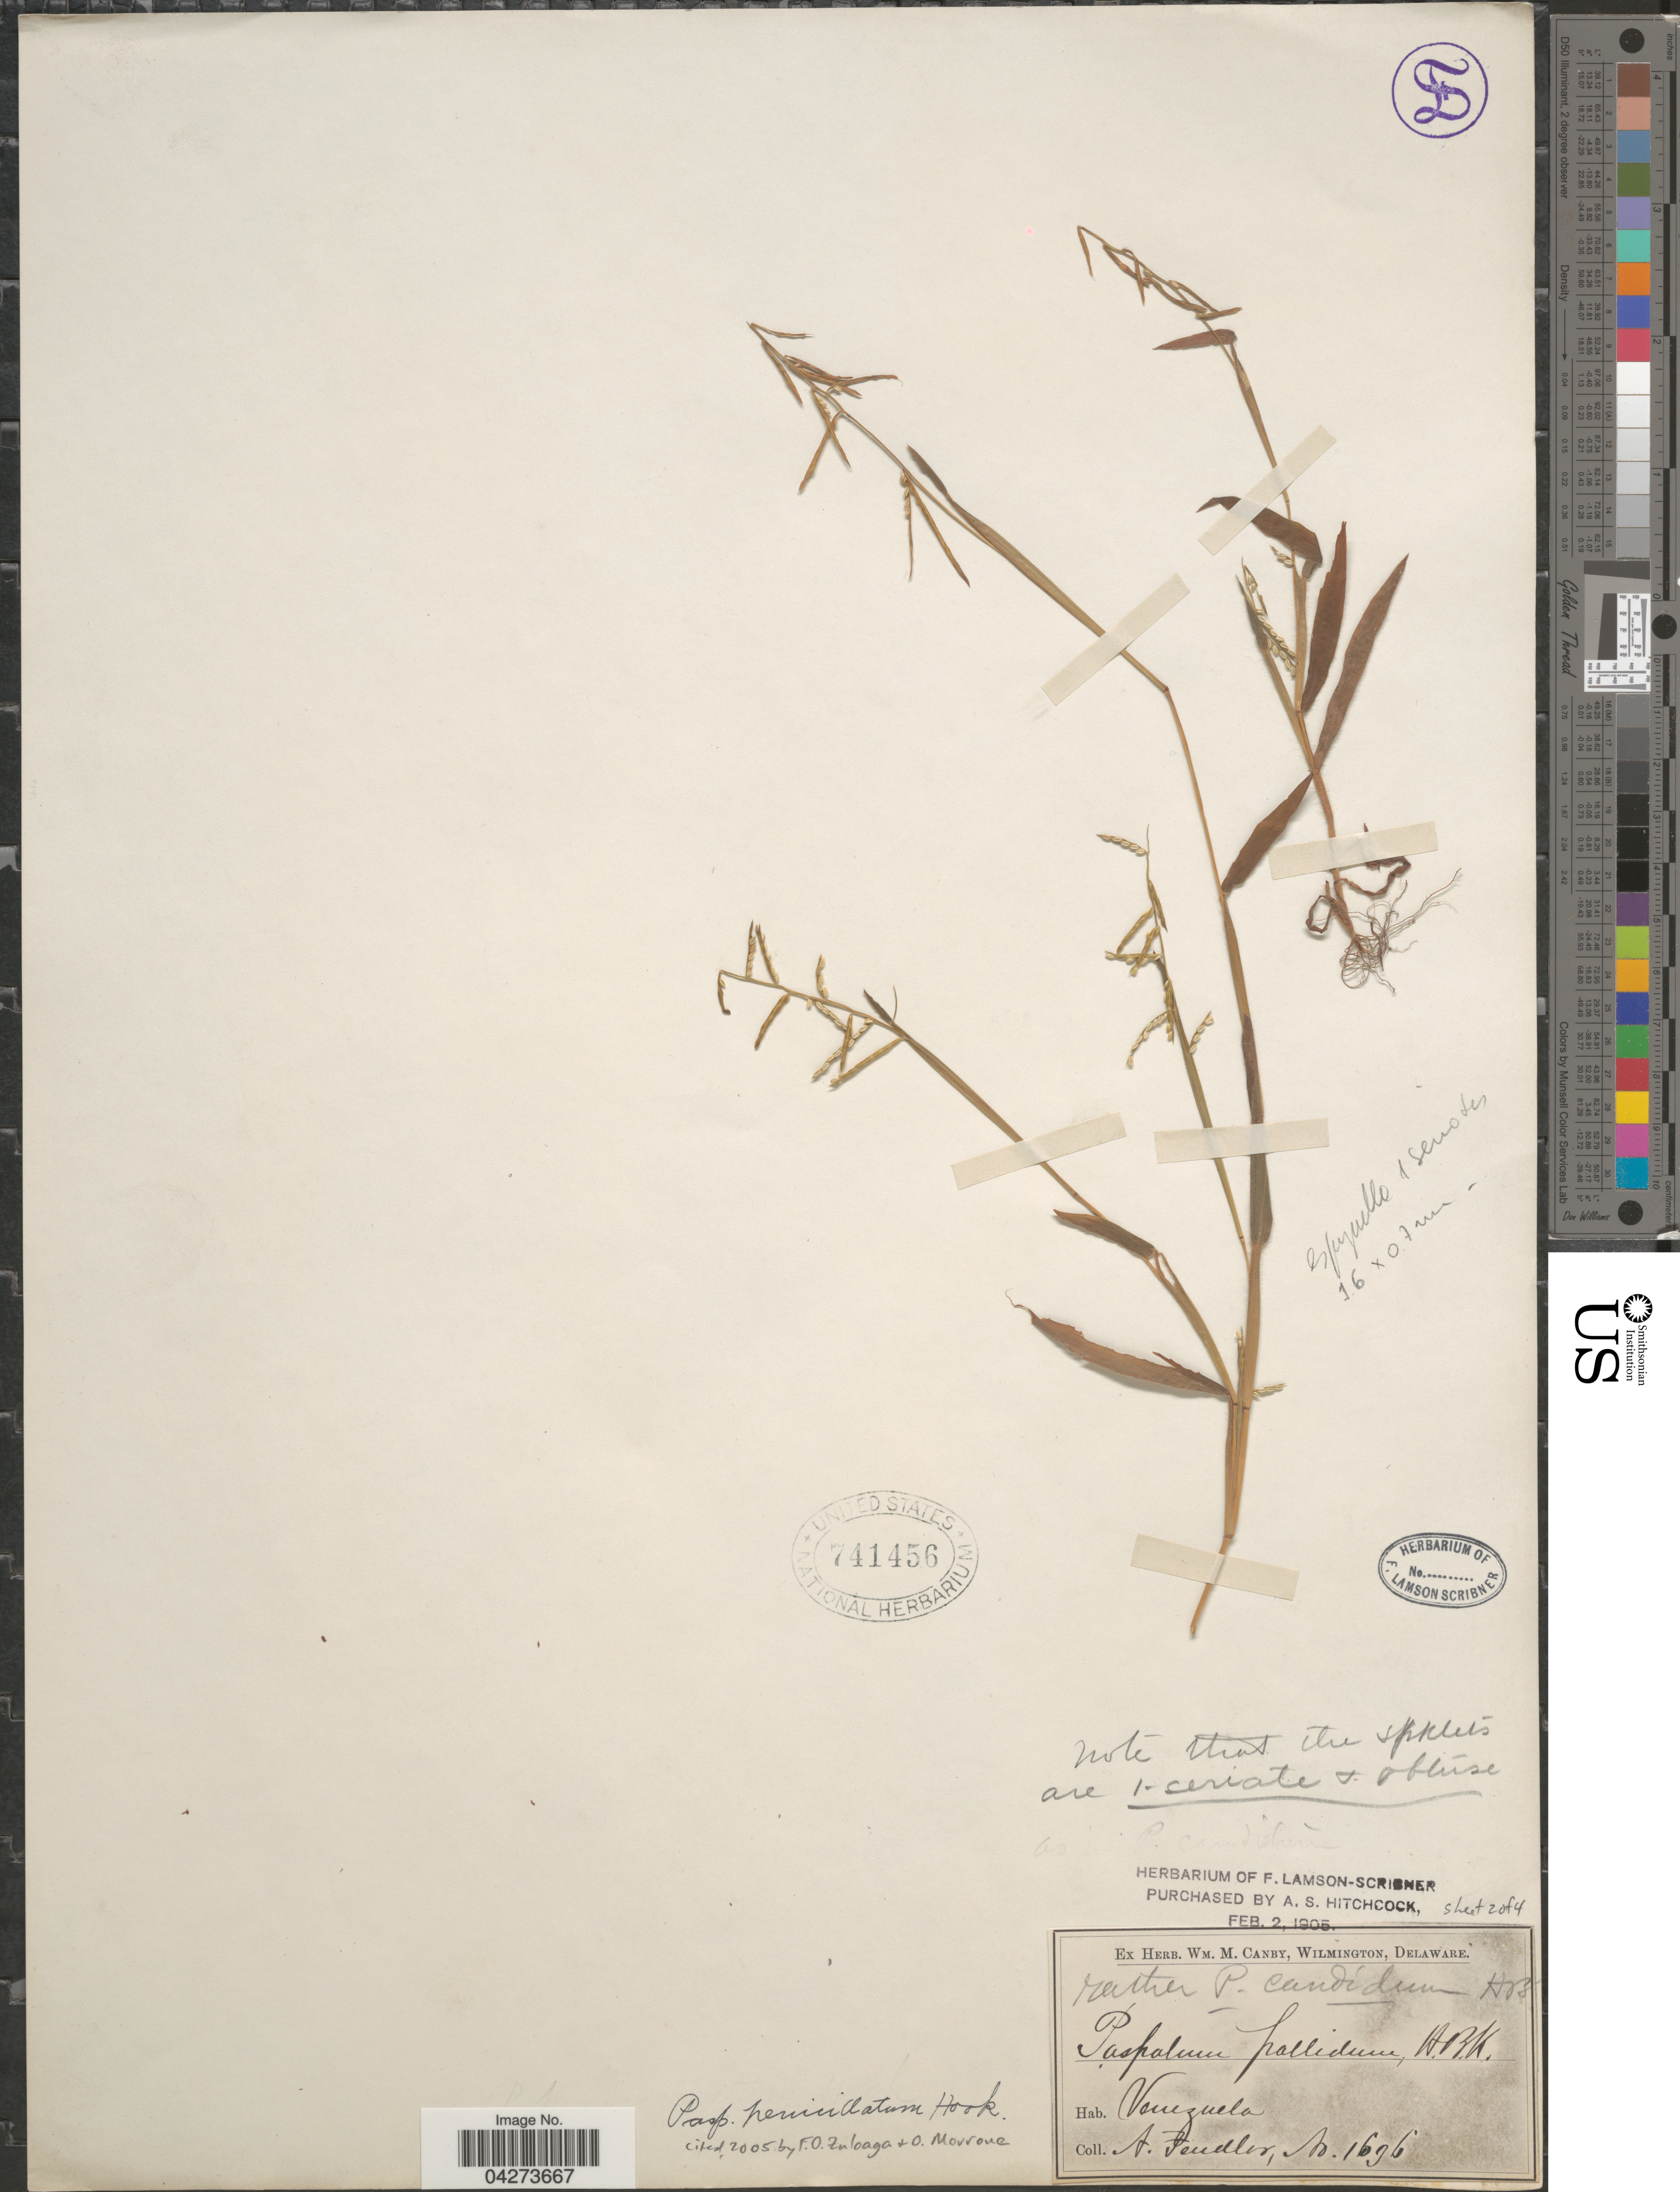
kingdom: Plantae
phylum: Tracheophyta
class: Liliopsida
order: Poales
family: Poaceae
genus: Paspalum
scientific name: Paspalum penicillatum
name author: Hook. f.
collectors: A. Fendler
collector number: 1696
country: Venezuela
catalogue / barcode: US 741456